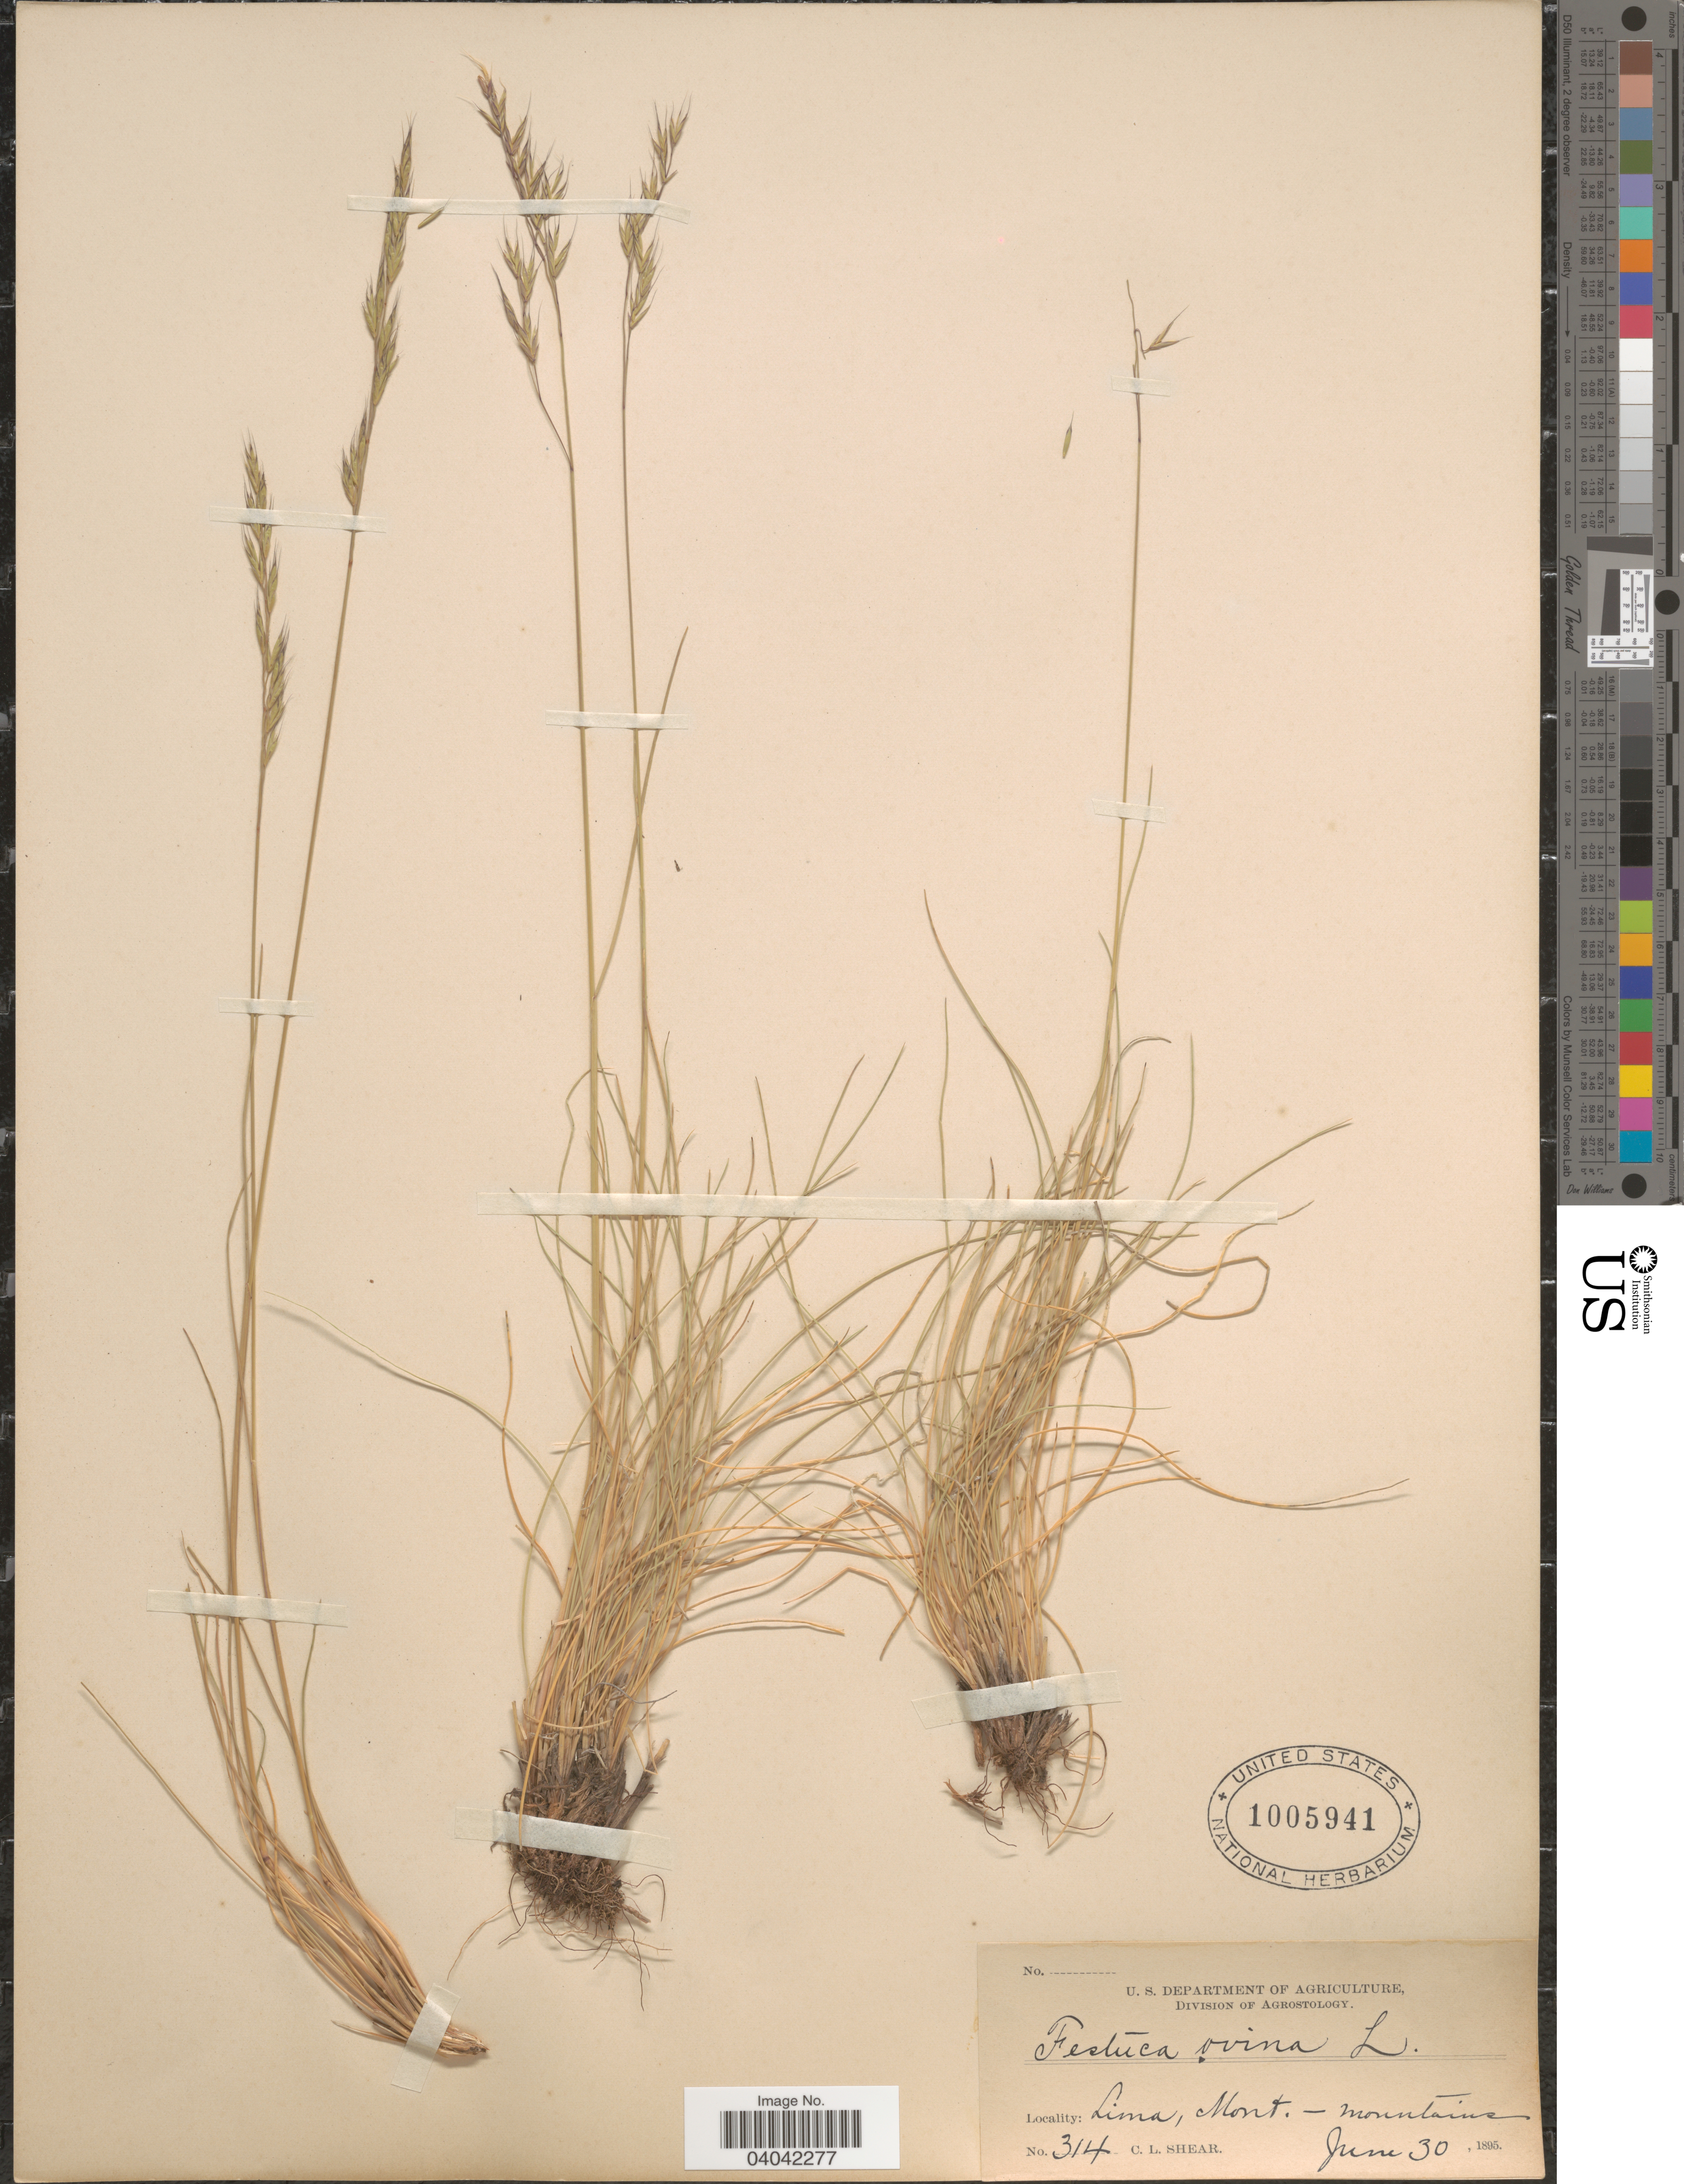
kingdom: Plantae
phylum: Tracheophyta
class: Liliopsida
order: Poales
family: Poaceae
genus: Festuca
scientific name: Festuca idahoensis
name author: Elmer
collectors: C. L. Shear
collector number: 314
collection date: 1895-06-30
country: Canada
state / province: Ontario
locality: Lima, Mont. - mountains.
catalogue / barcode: US 1005941